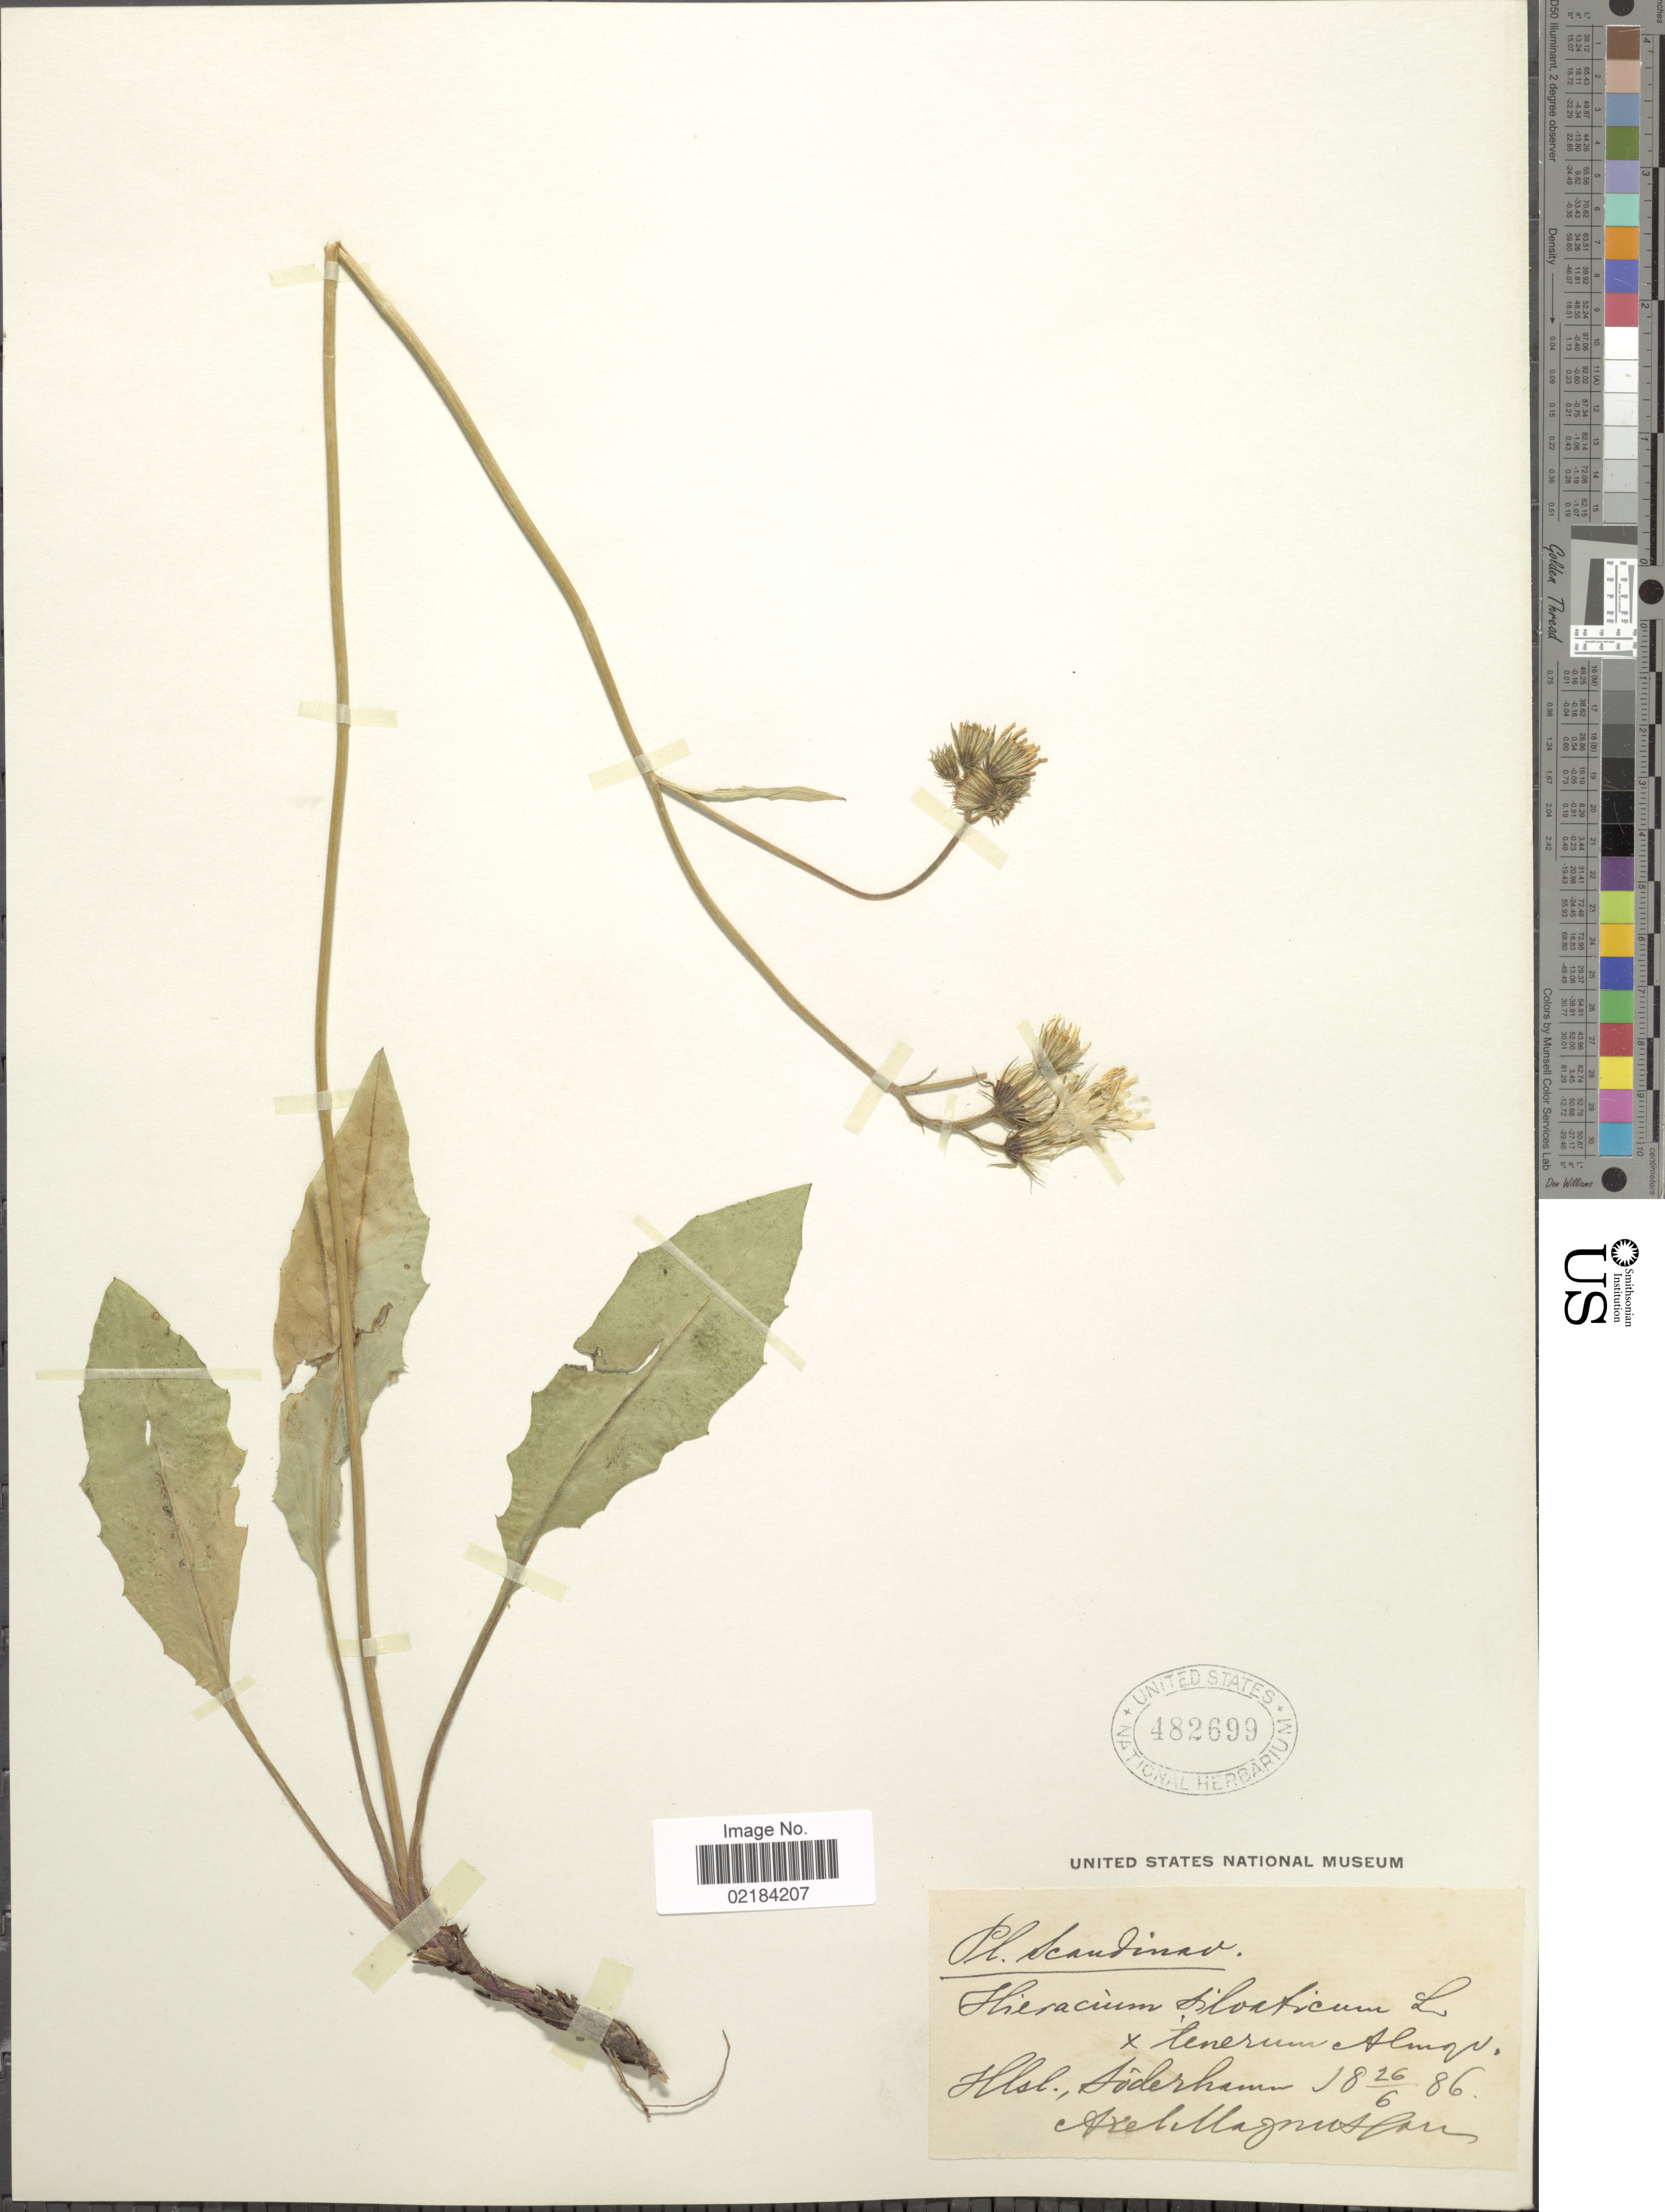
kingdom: Plantae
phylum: Tracheophyta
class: Magnoliopsida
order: Asterales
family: Asteraceae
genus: Hieracium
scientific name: Hieracium sylvaticum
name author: (L.) Gouan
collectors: A. Magnusson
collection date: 1886-06-26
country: Sweden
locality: Scandinav, Hlsl., Söderhamn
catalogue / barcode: US 482699